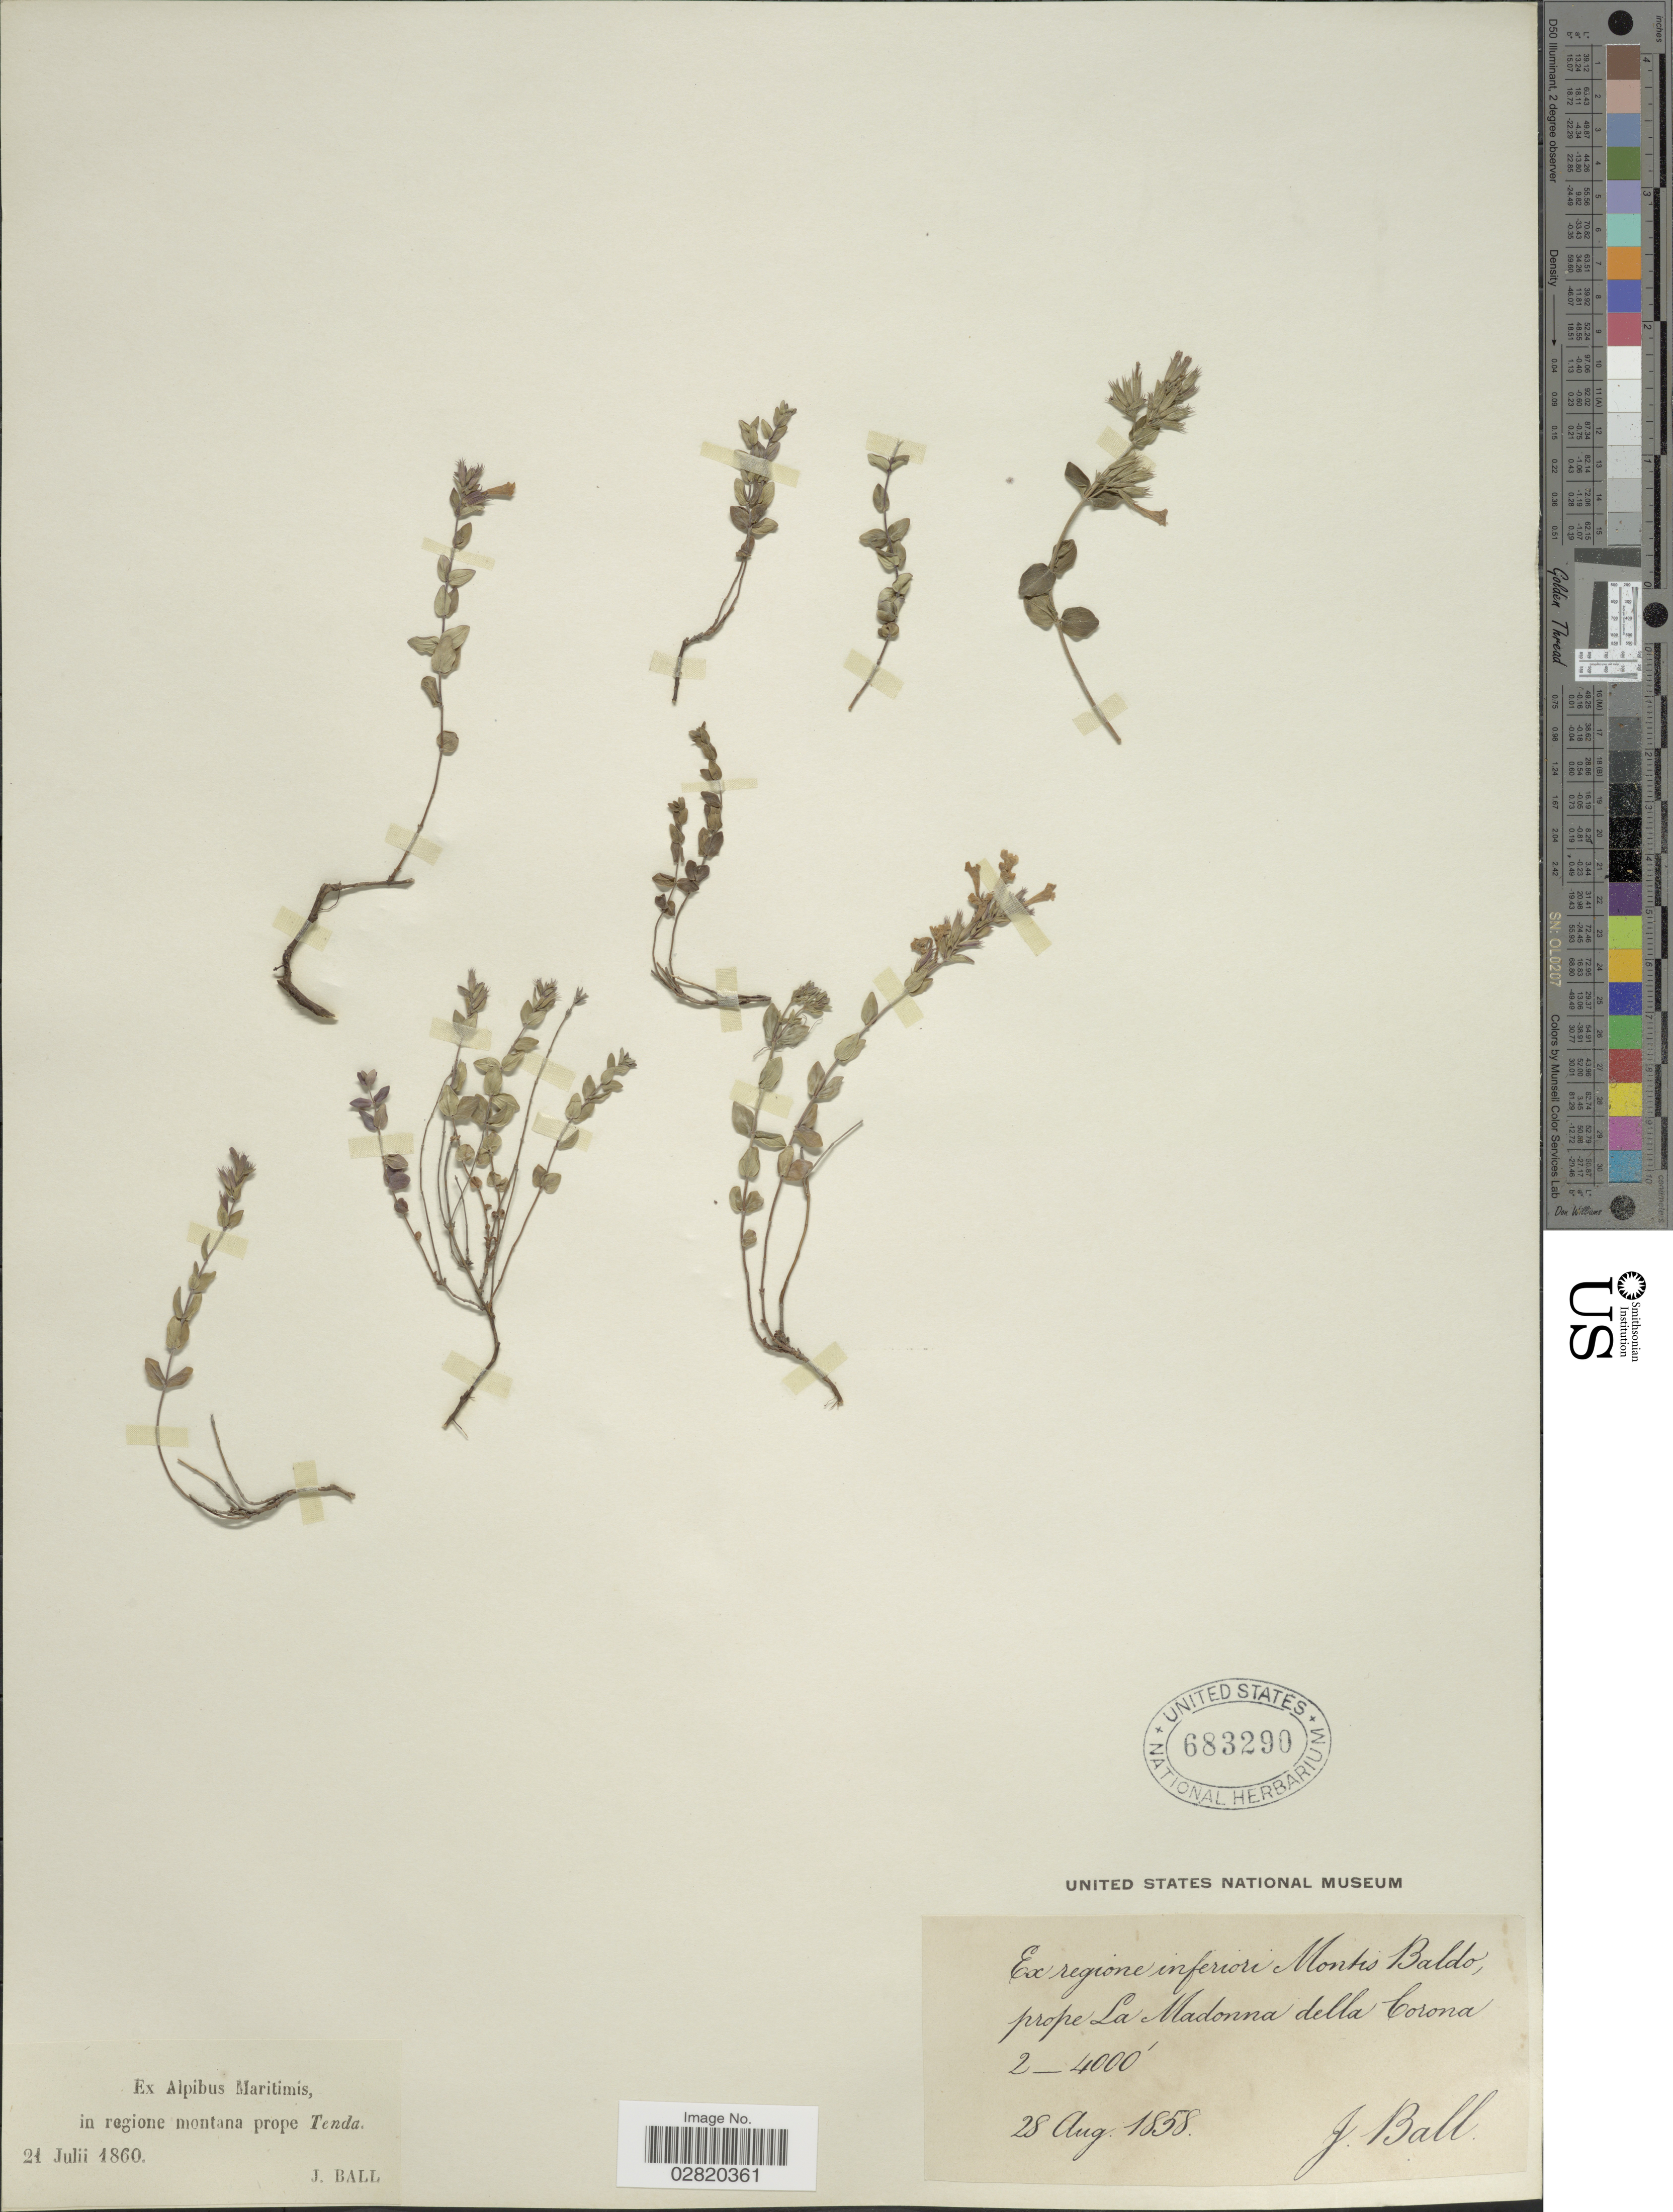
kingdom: Plantae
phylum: Tracheophyta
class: Magnoliopsida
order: Lamiales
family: Lamiaceae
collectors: J. Ball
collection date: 1860-07-21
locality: Ex Alpibus Maritimus, in regione montana prope Tenda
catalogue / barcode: US 683290-2